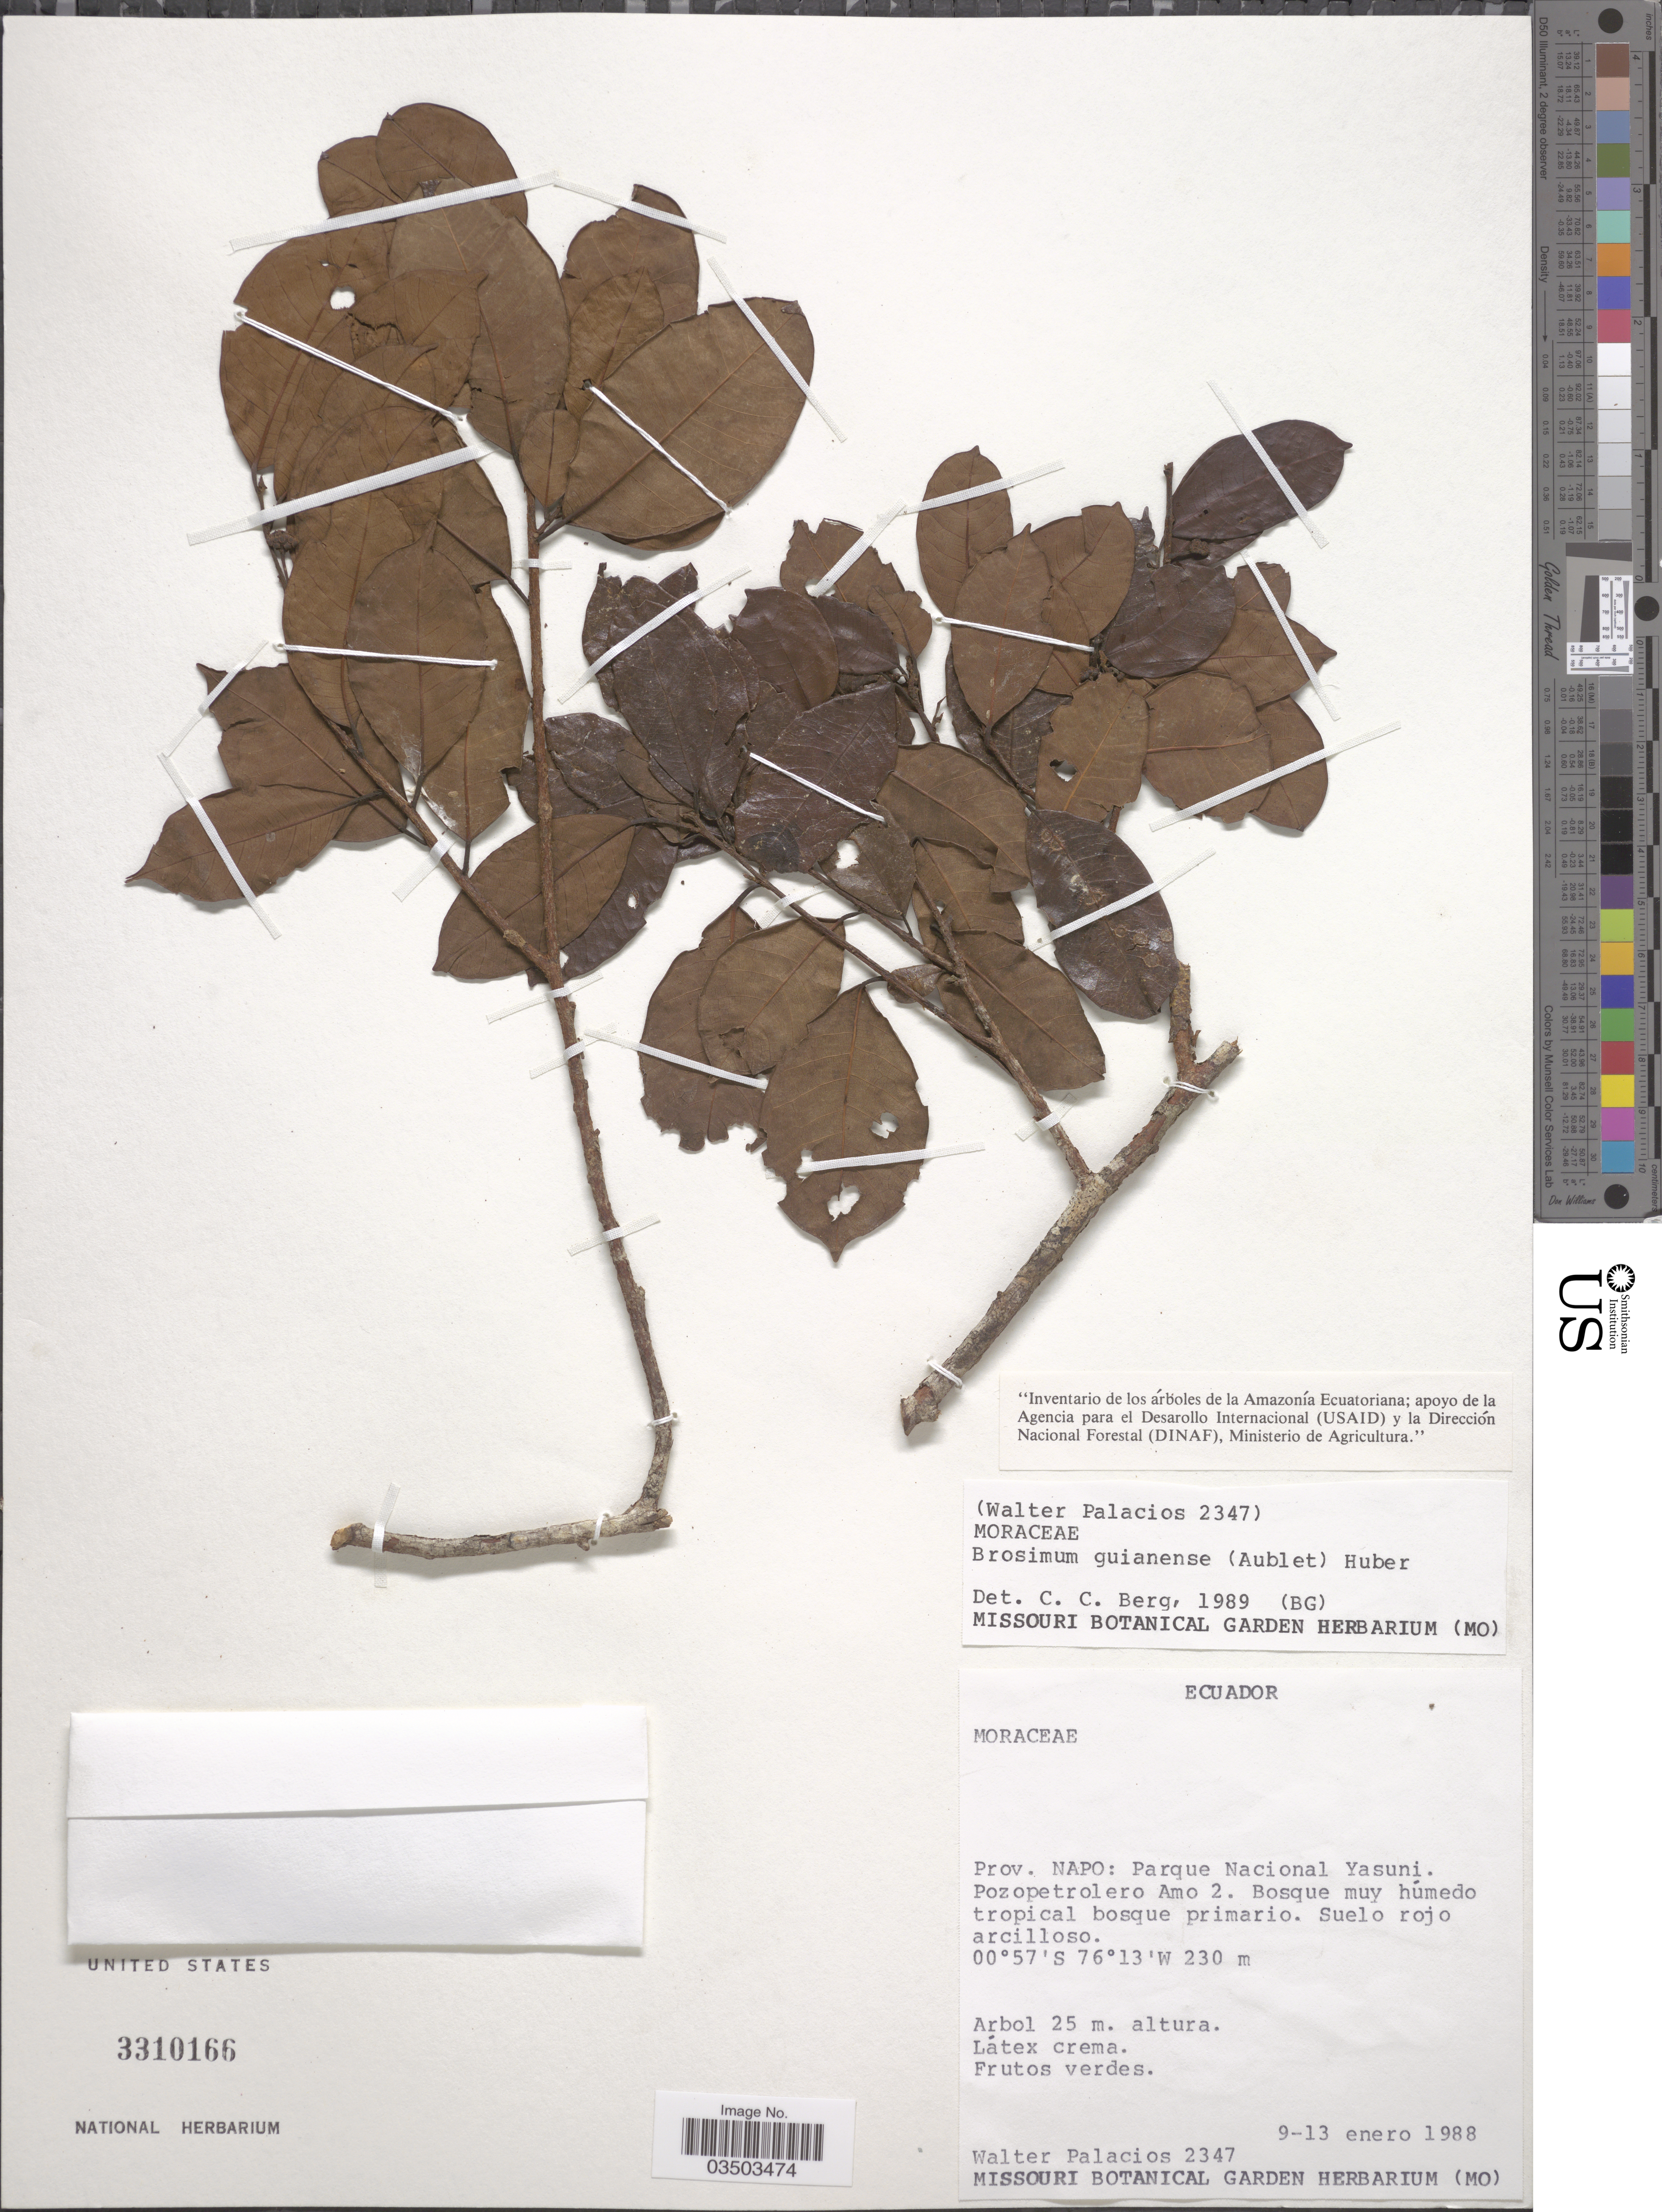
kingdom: Plantae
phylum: Tracheophyta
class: Magnoliopsida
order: Rosales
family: Moraceae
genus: Brosimum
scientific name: Brosimum guianense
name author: (Aubl.) Huber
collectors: W. Palacios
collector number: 2347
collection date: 1988-01-09/1988-01-13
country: Ecuador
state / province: Napo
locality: Parque Nacional Yasuni. Pozopetrolero Amo 2.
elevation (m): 230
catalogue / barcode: US 3310166